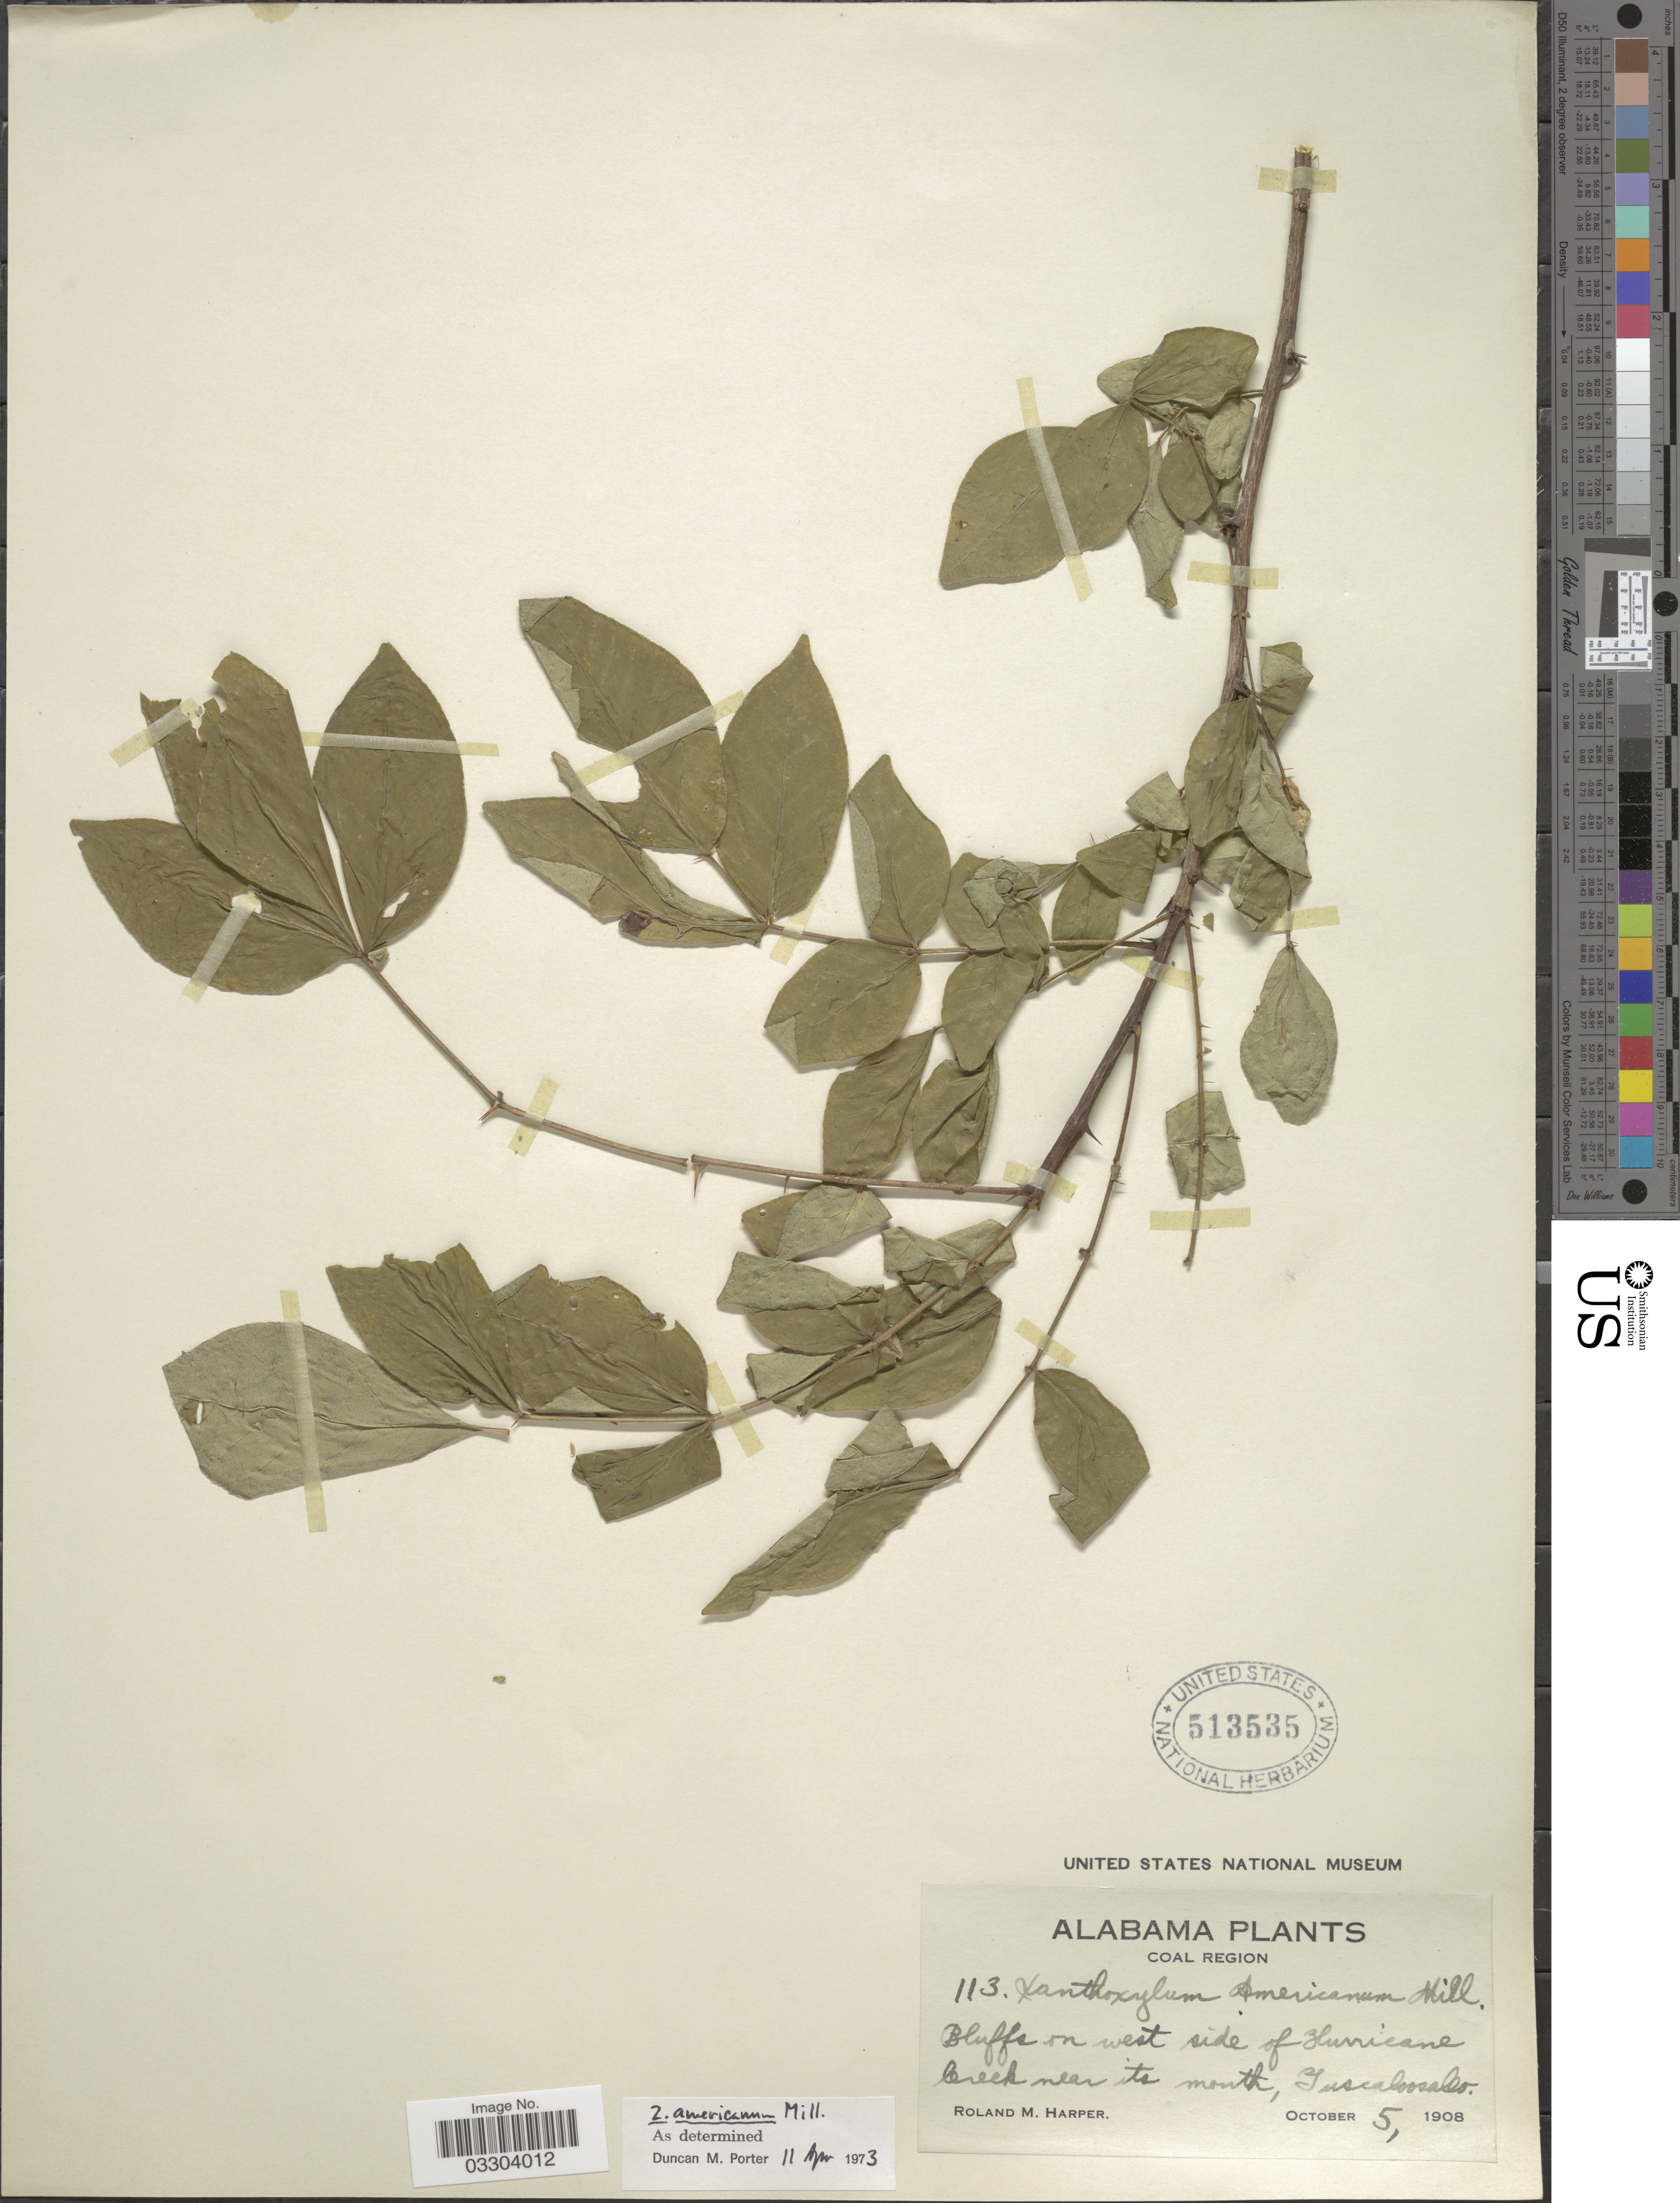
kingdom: Plantae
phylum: Tracheophyta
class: Magnoliopsida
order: Sapindales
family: Rutaceae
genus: Zanthoxylum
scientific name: Zanthoxylum americanum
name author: Mill.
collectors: R. M. Harper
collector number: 113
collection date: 1908-10-05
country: United States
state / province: Alabama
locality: Coal Region. Bluffs on west side of Hurricane Creek near its mouth, Tuscaloosa.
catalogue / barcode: US 513535